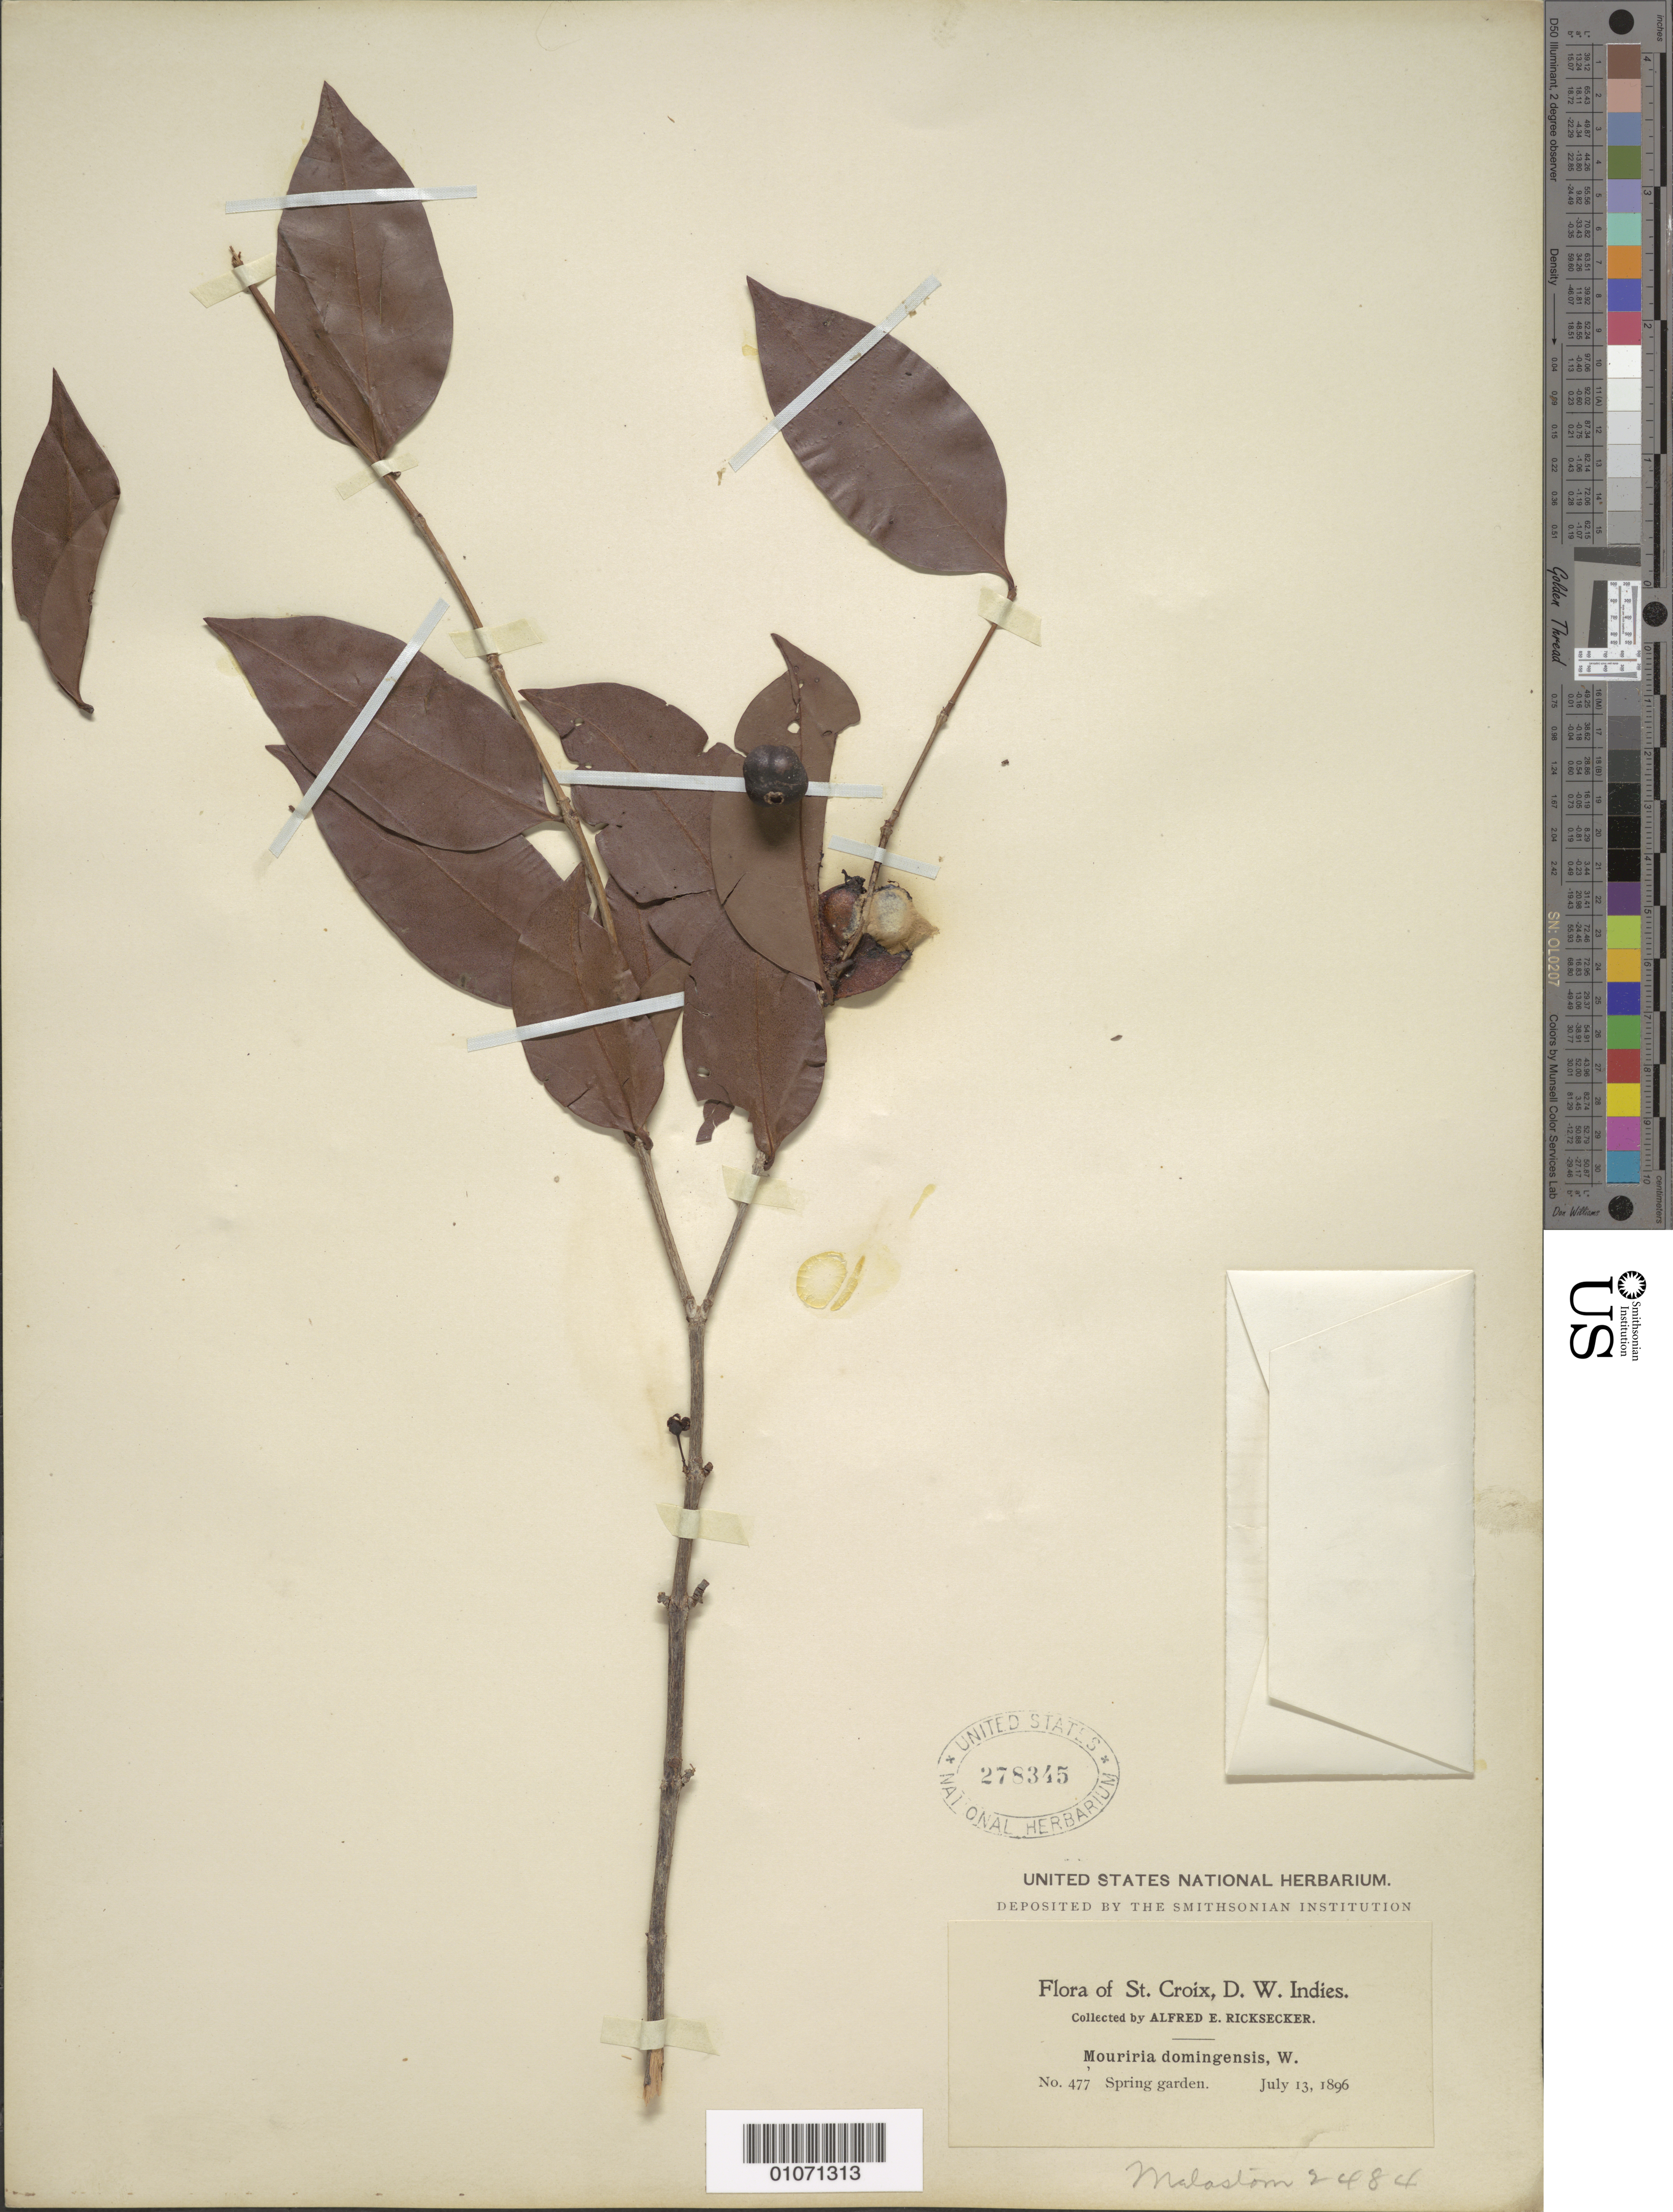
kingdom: Plantae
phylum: Tracheophyta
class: Magnoliopsida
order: Myrtales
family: Melastomataceae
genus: Mouriri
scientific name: Mouriri domingensis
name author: (Tussac) Spach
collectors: A. E. Ricksecker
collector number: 477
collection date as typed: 13 Jul 1896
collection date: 1896-07-13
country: U.S. Virgin Islands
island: St. Croix I.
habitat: Spring garden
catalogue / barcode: US 278345